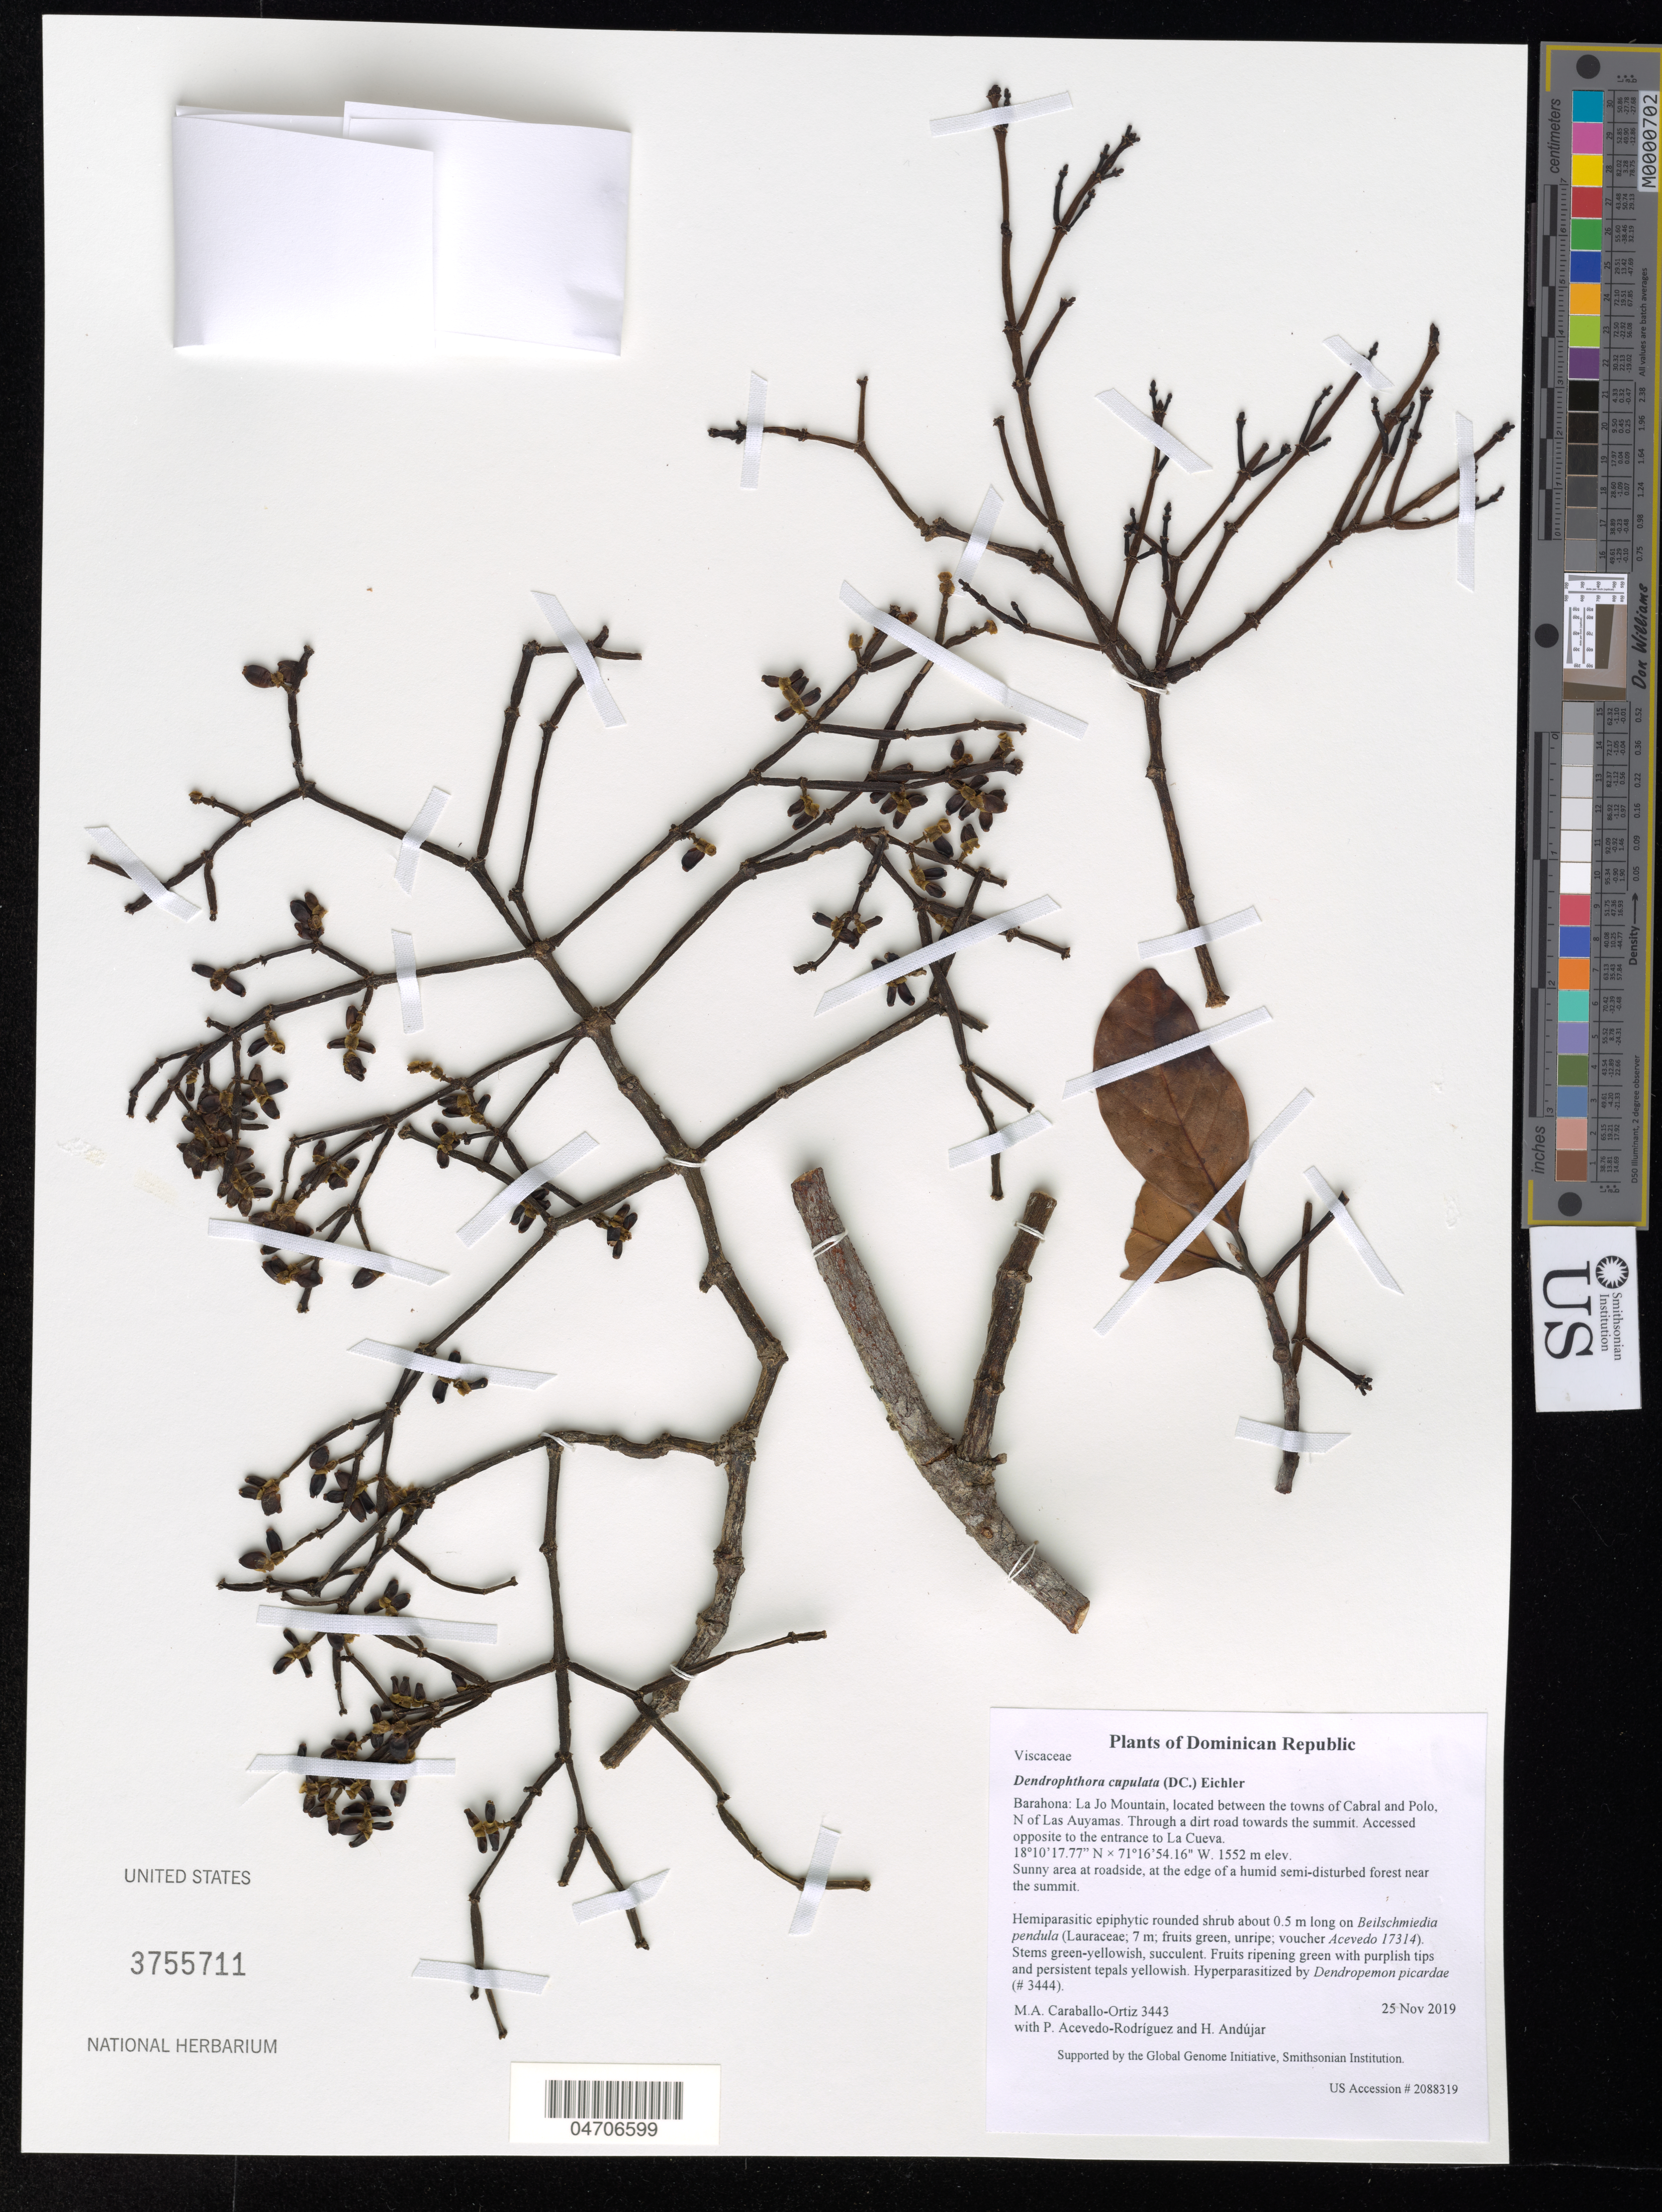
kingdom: Plantae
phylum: Tracheophyta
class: Magnoliopsida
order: Santalales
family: Viscaceae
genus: Dendrophthora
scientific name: Dendrophthora cupulata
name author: (DC.) Eichler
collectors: M. Caraballo-Ortiz, P. Acevedo-Rodr. & H. Andujar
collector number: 3443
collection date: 2019-11-25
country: Dominican Republic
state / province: Barahona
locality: La Jo Mountain, located between the towns of Cabral and Polo, N of Las Auyamas. Through a dirt road towards the summit. Accessed opposite to the entrance to La Cueva.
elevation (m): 1552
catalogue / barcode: US 3755711